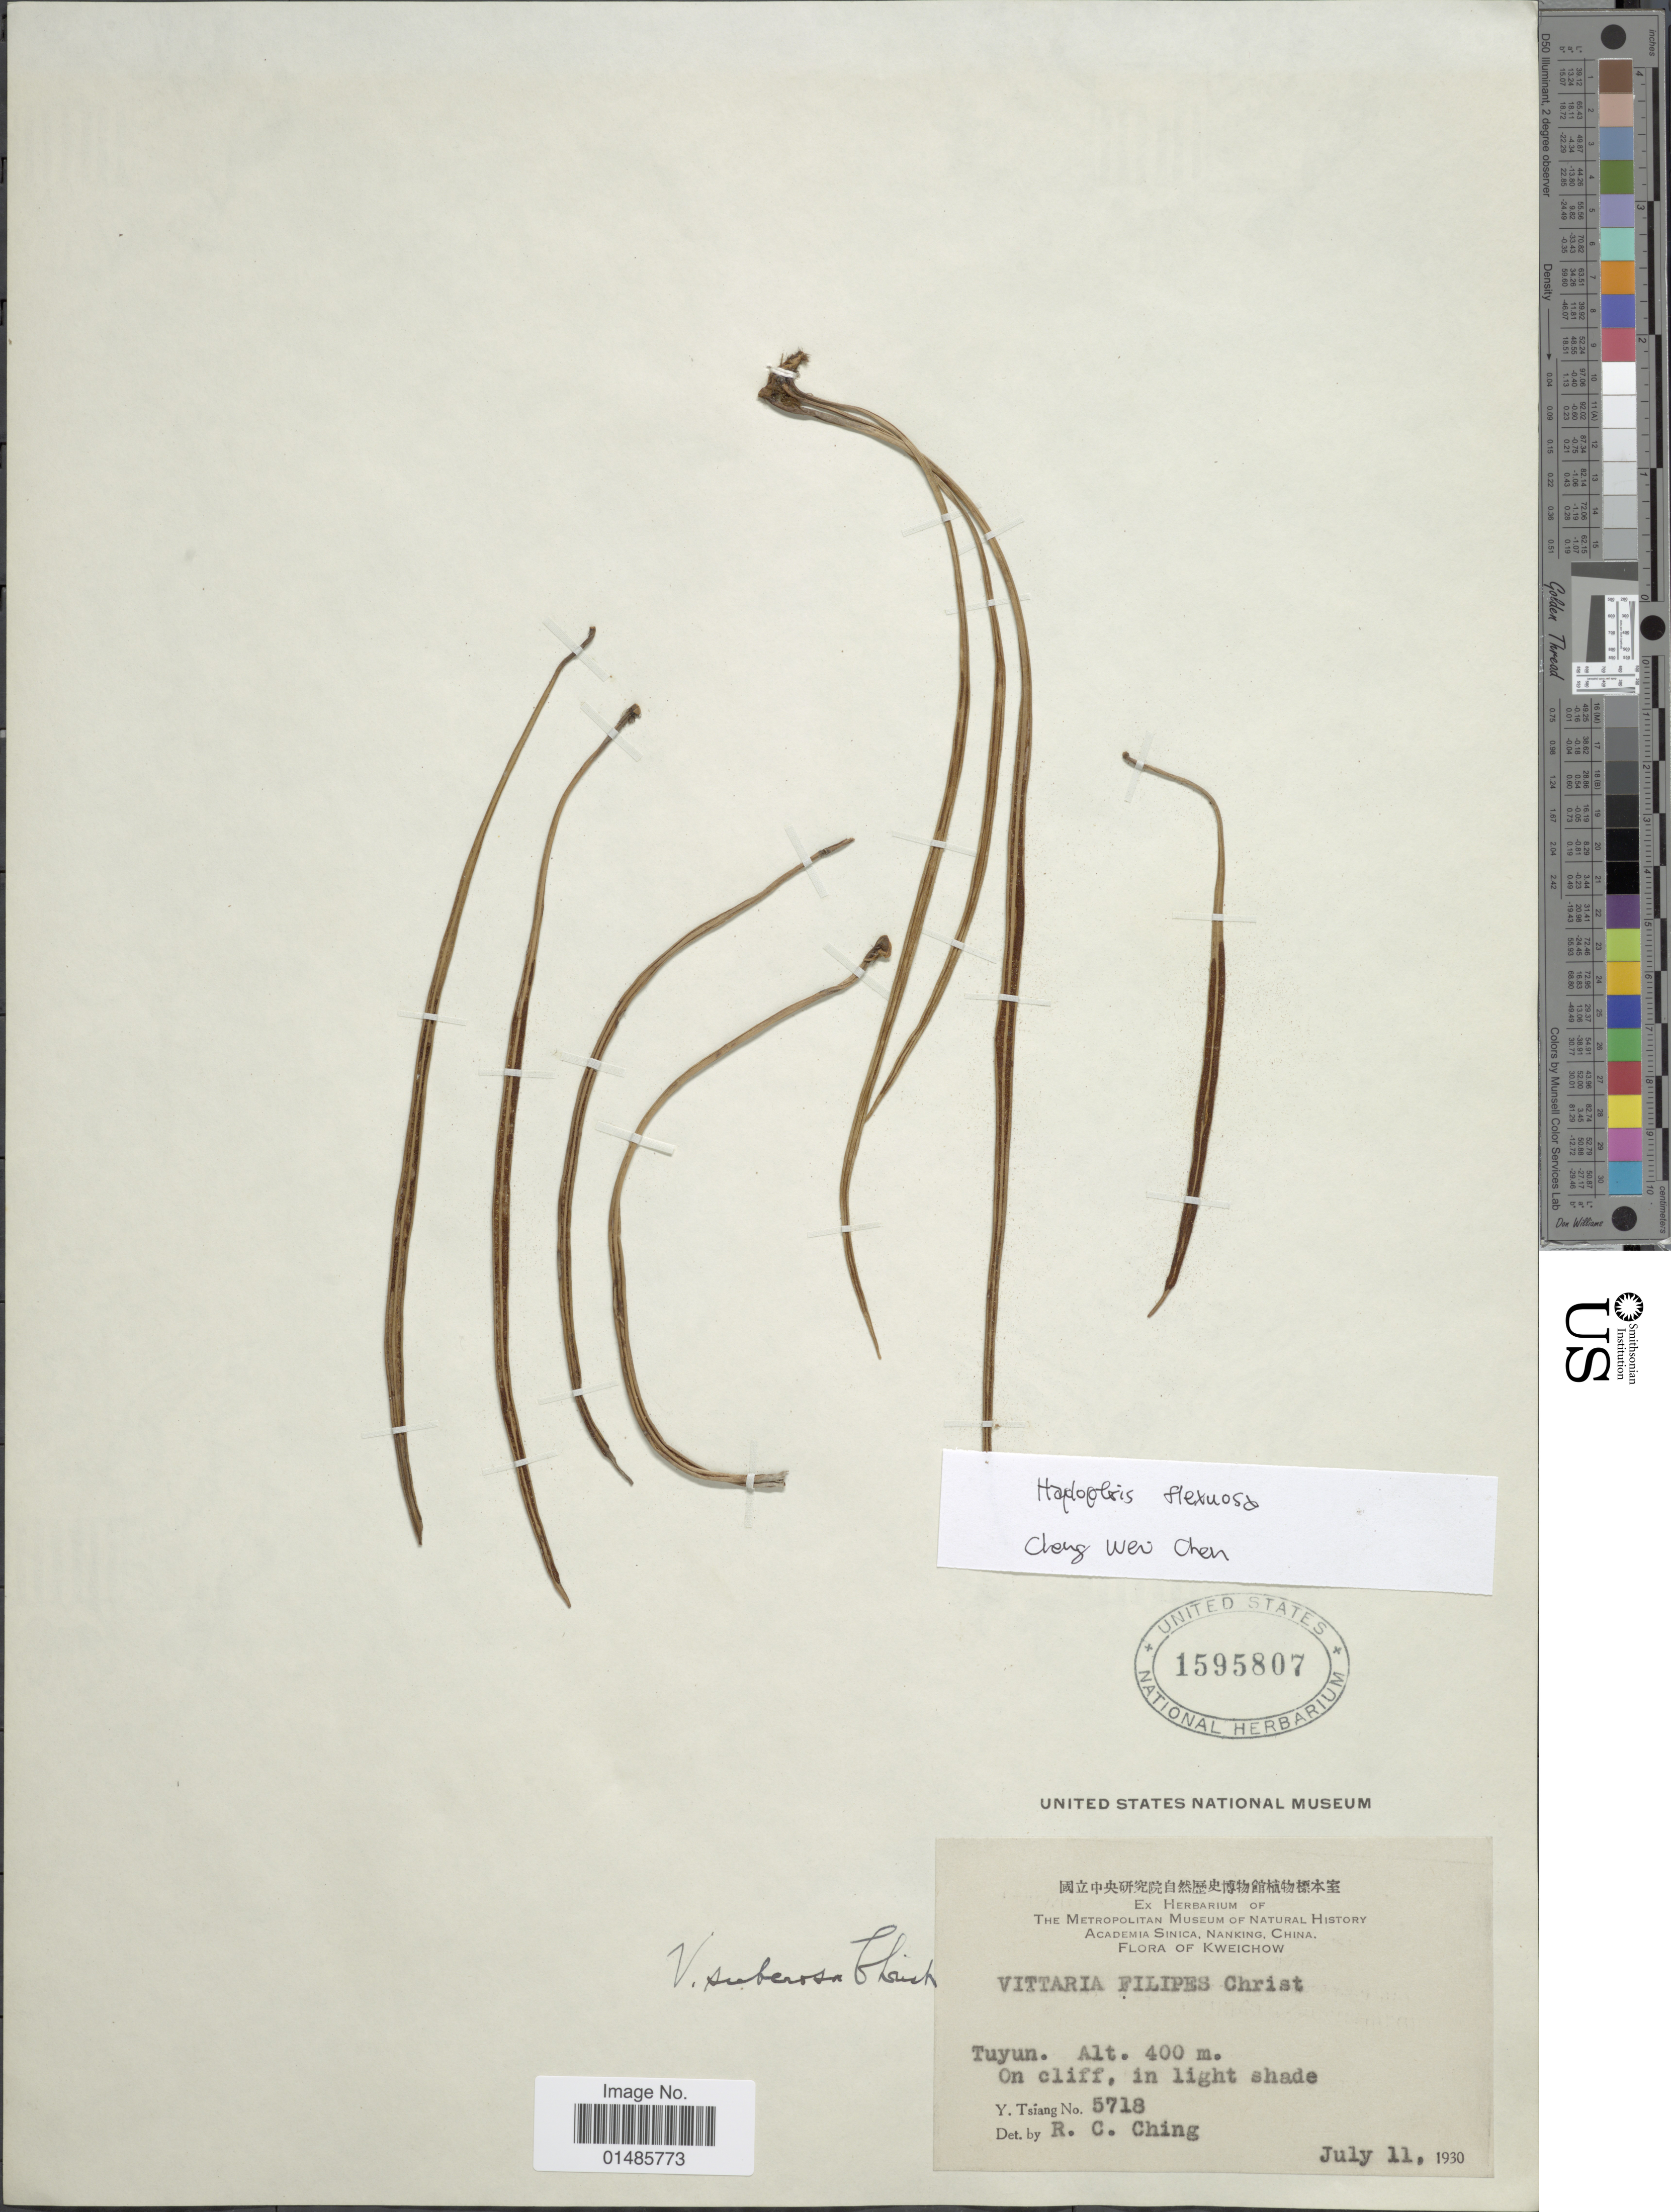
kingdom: Plantae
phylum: Tracheophyta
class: Polypodiopsida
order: Polypodiales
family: Pteridaceae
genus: Haplopteris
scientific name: Haplopteris flexuosa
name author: (Fée) E.H. Crane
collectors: Y. Tsiang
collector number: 5718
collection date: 1930-07-11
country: China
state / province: Guizhou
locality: Kweichow. Tuyun.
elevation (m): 400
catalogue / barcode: US 1595807